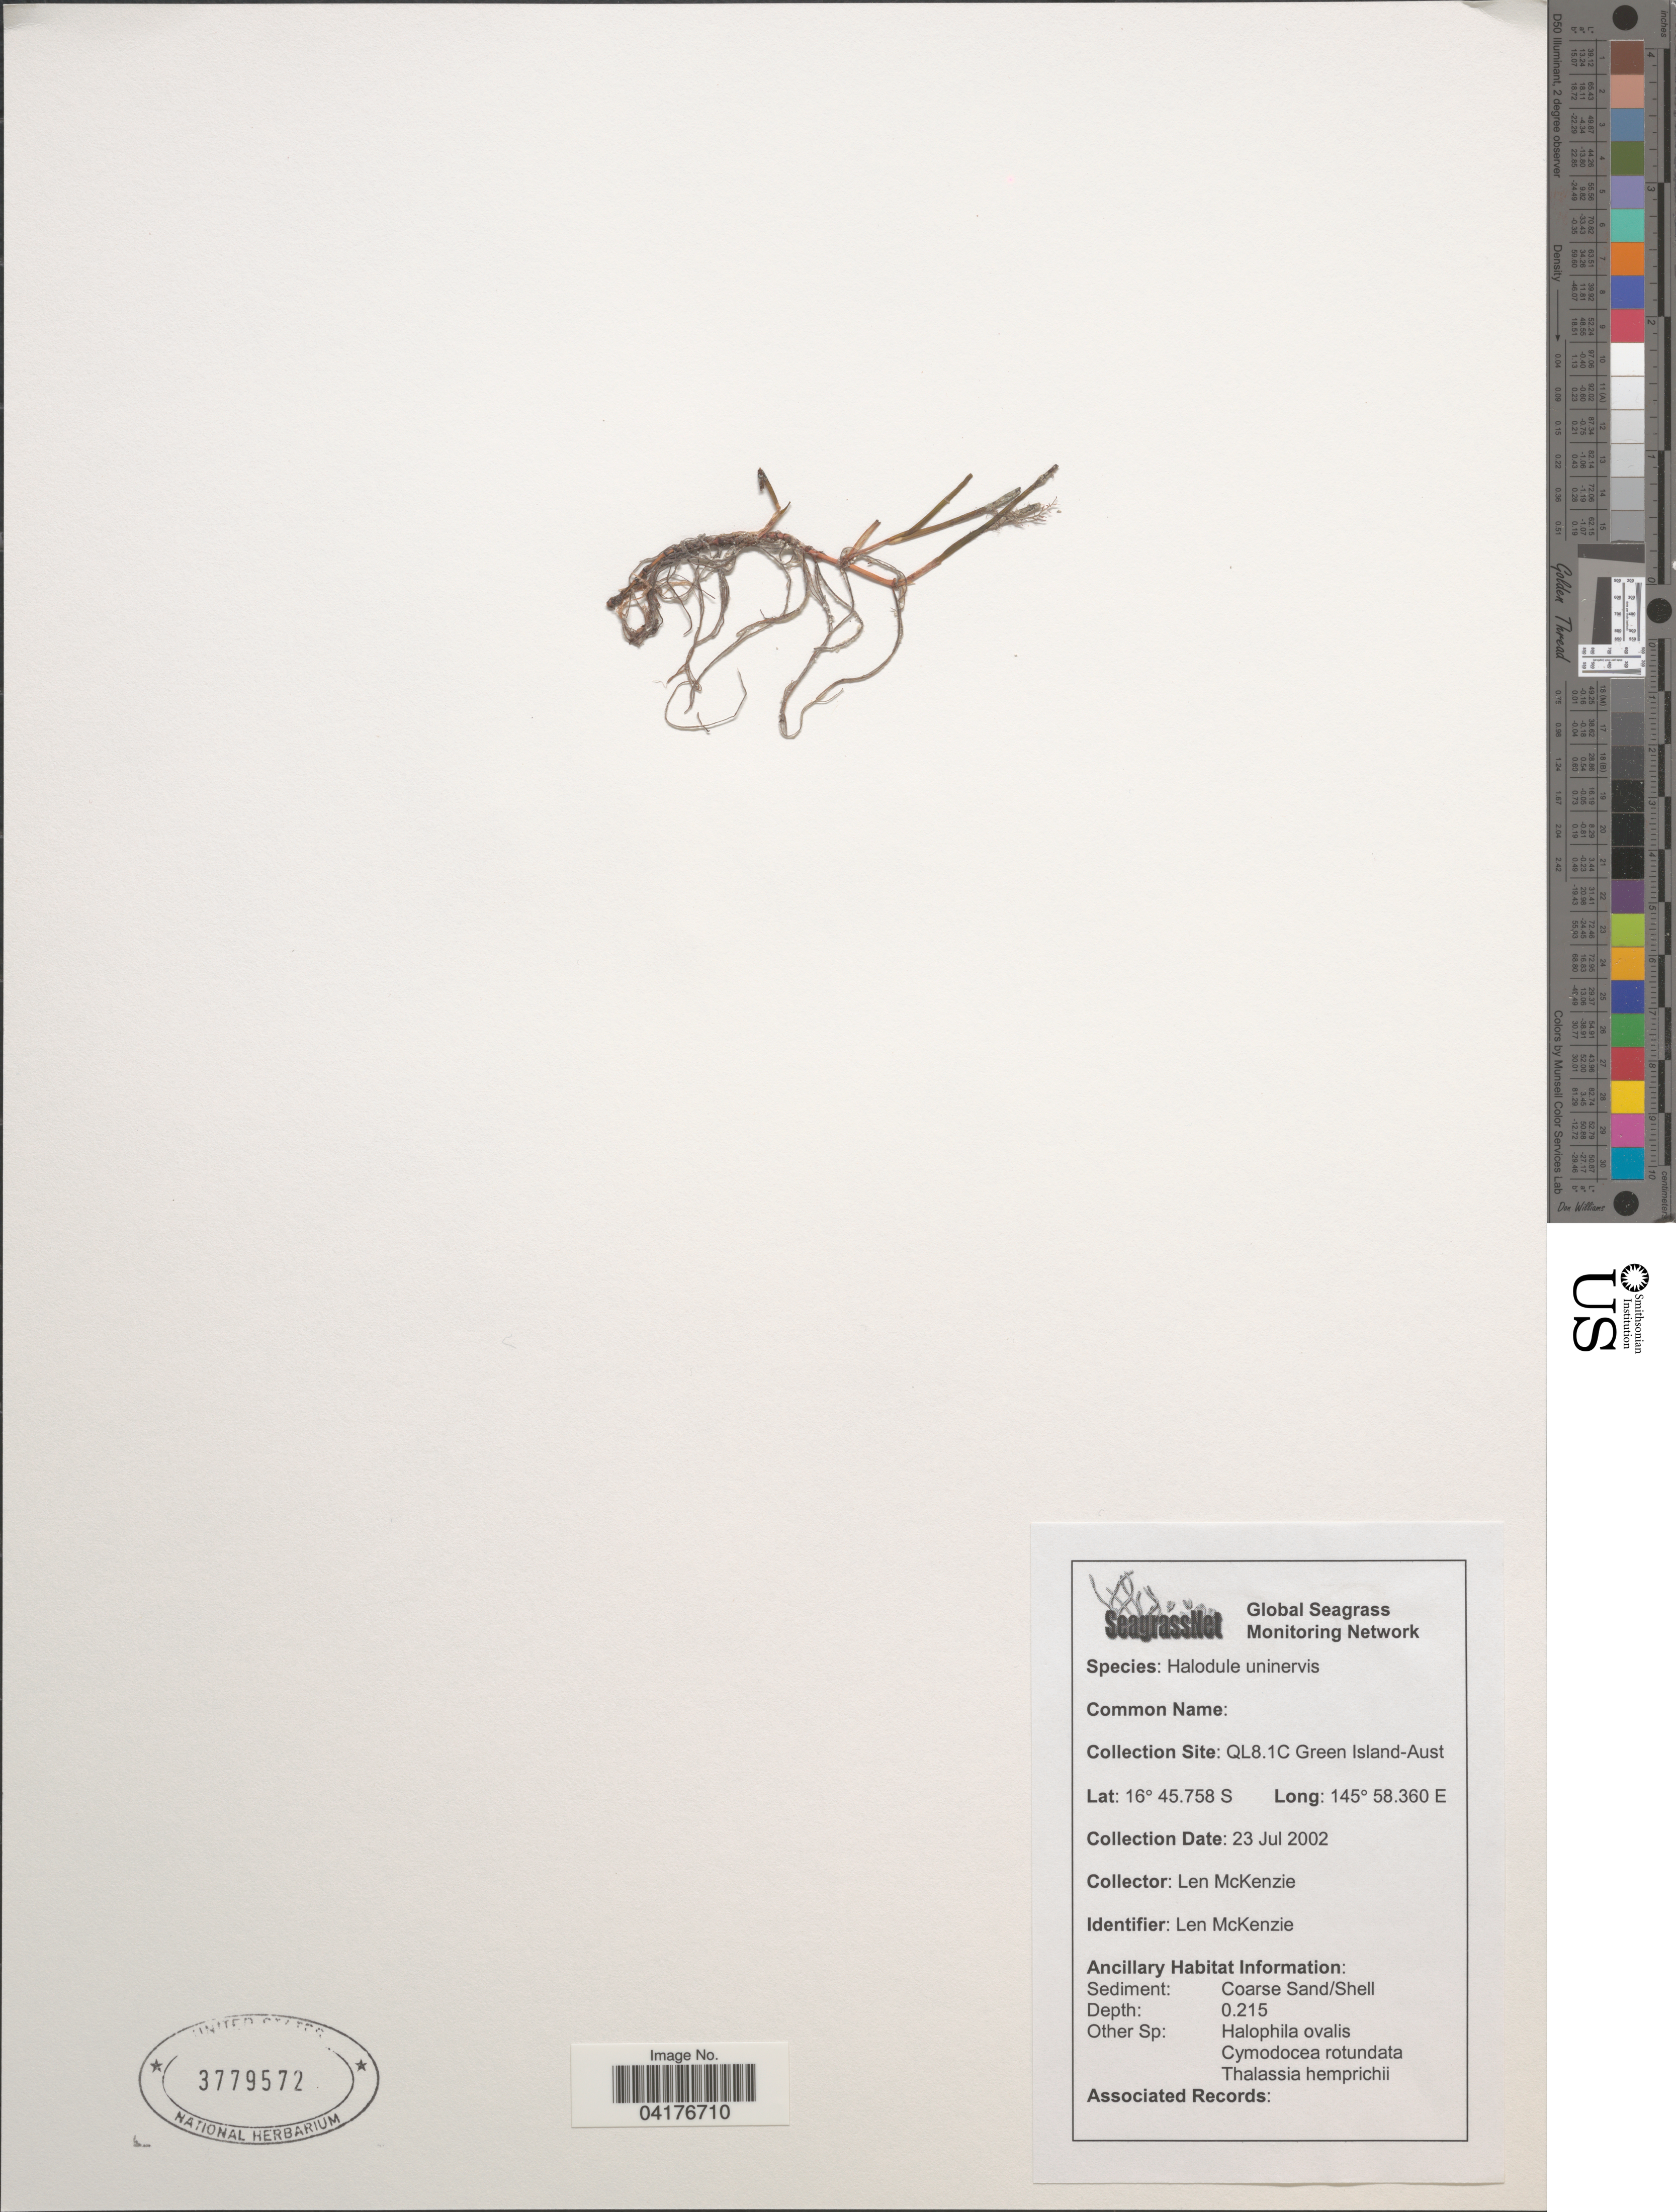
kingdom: Plantae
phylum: Tracheophyta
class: Liliopsida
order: Alismatales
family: Cymodoceaceae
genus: Halodule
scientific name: Halodule uninervis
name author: (Forssk.) Asch.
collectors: L. McKenzie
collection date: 2002-07-23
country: Australia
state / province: Queensland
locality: QL8.1C Green Island.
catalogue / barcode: US 3779572